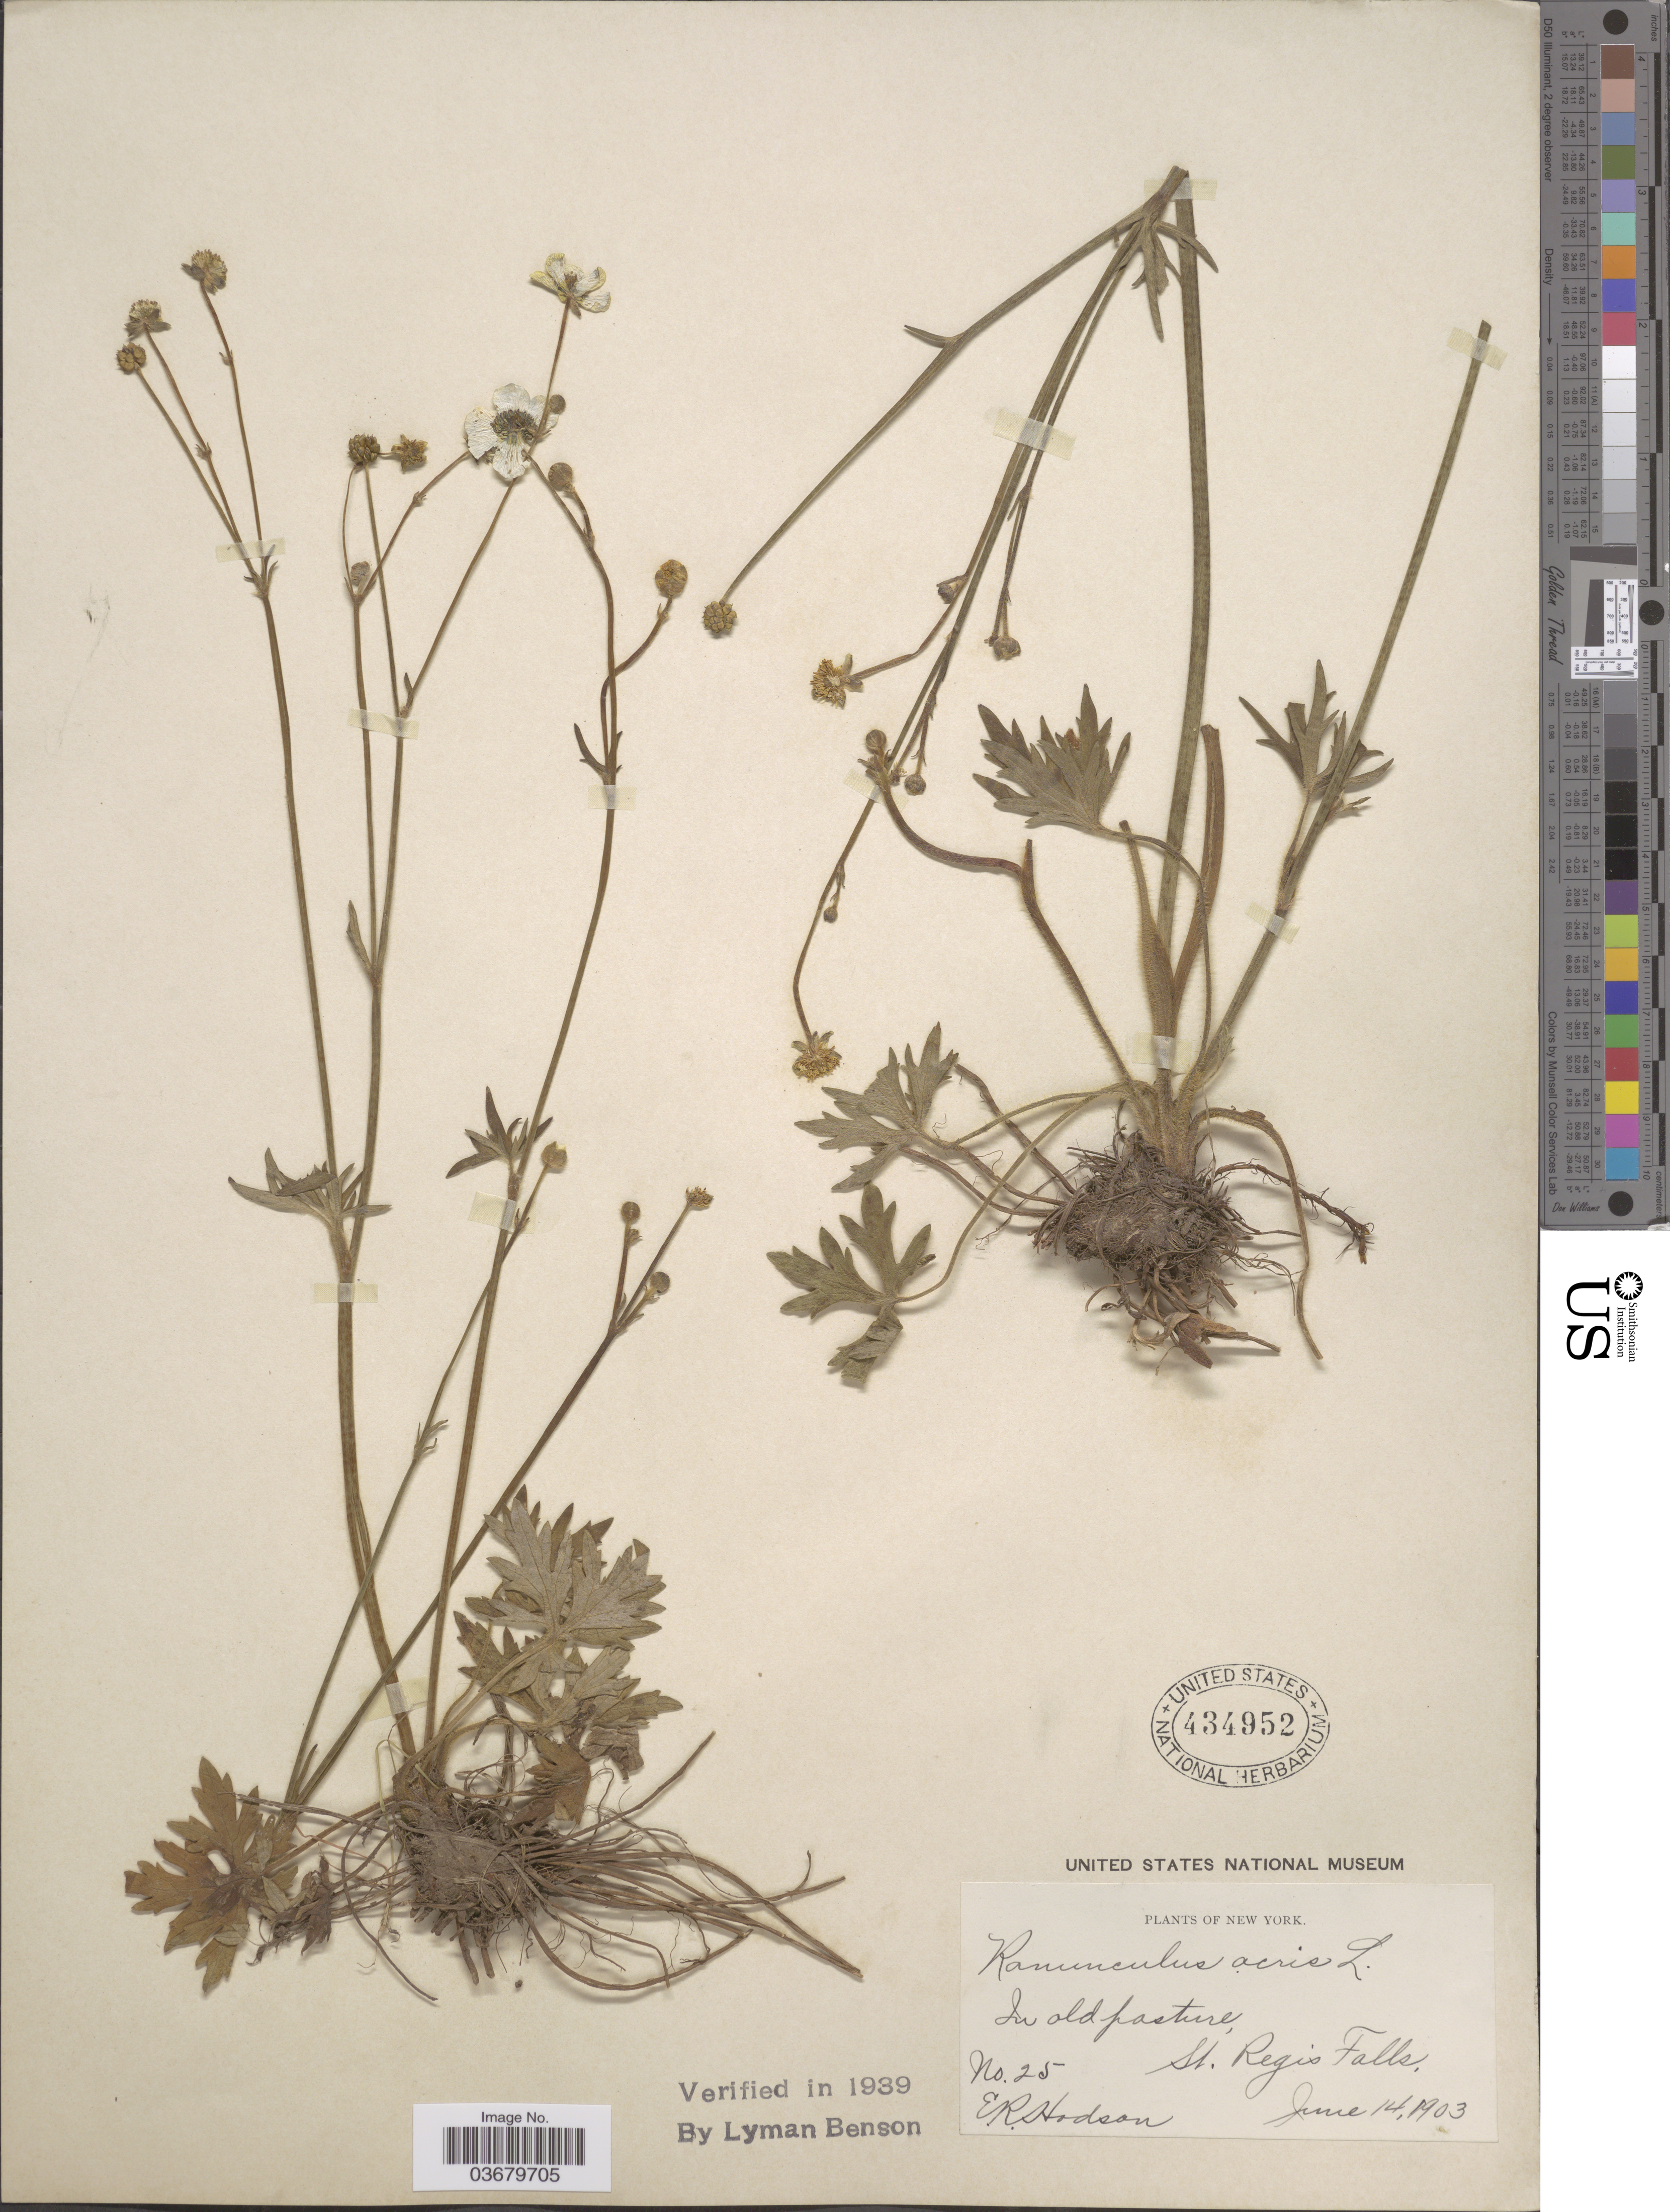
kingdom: Plantae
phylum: Tracheophyta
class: Magnoliopsida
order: Ranunculales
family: Ranunculaceae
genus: Ranunculus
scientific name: Ranunculus acris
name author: L.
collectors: E. Hodson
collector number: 25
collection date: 1903-06-14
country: United States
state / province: New York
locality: St. Regi's Falls.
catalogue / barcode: US 434952